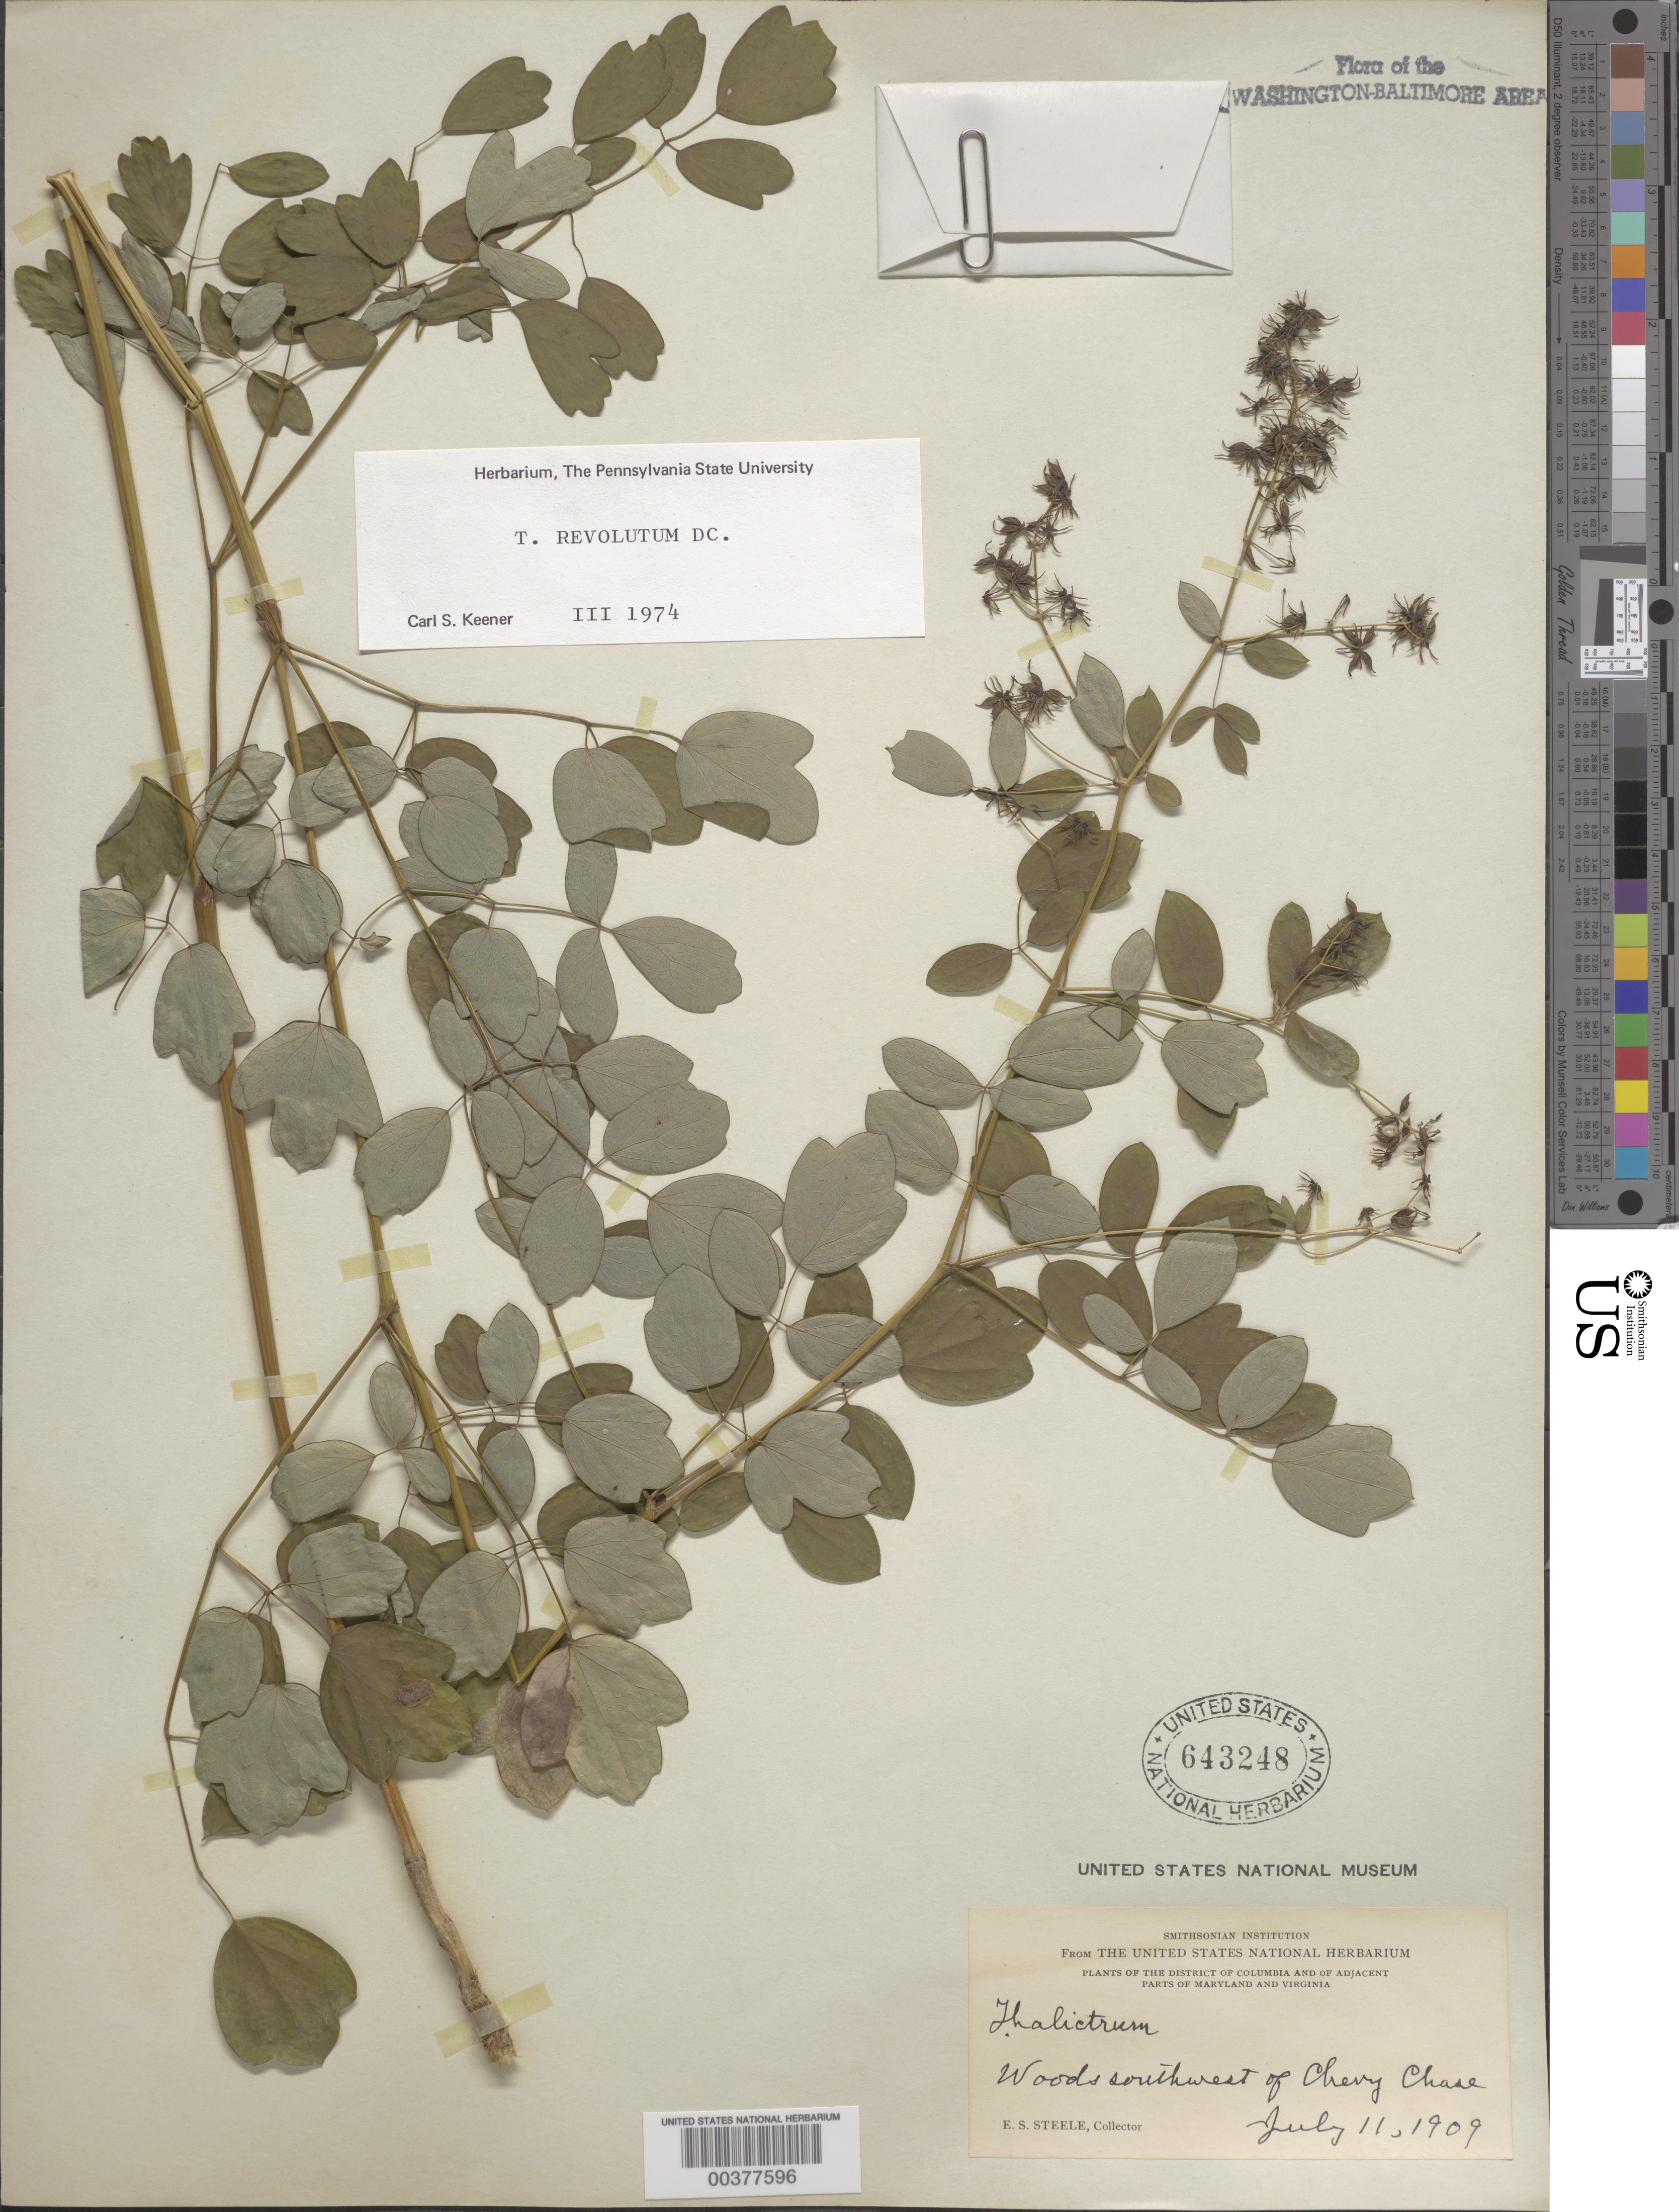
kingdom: Plantae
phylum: Tracheophyta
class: Magnoliopsida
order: Ranunculales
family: Ranunculaceae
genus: Thalictrum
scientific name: Thalictrum amphibolum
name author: Greene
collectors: E. Steele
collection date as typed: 11 Jul 1909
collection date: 1909-07-11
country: United States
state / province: Maryland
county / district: Montgomery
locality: Southwest of Chevy Chase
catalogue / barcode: US 643248